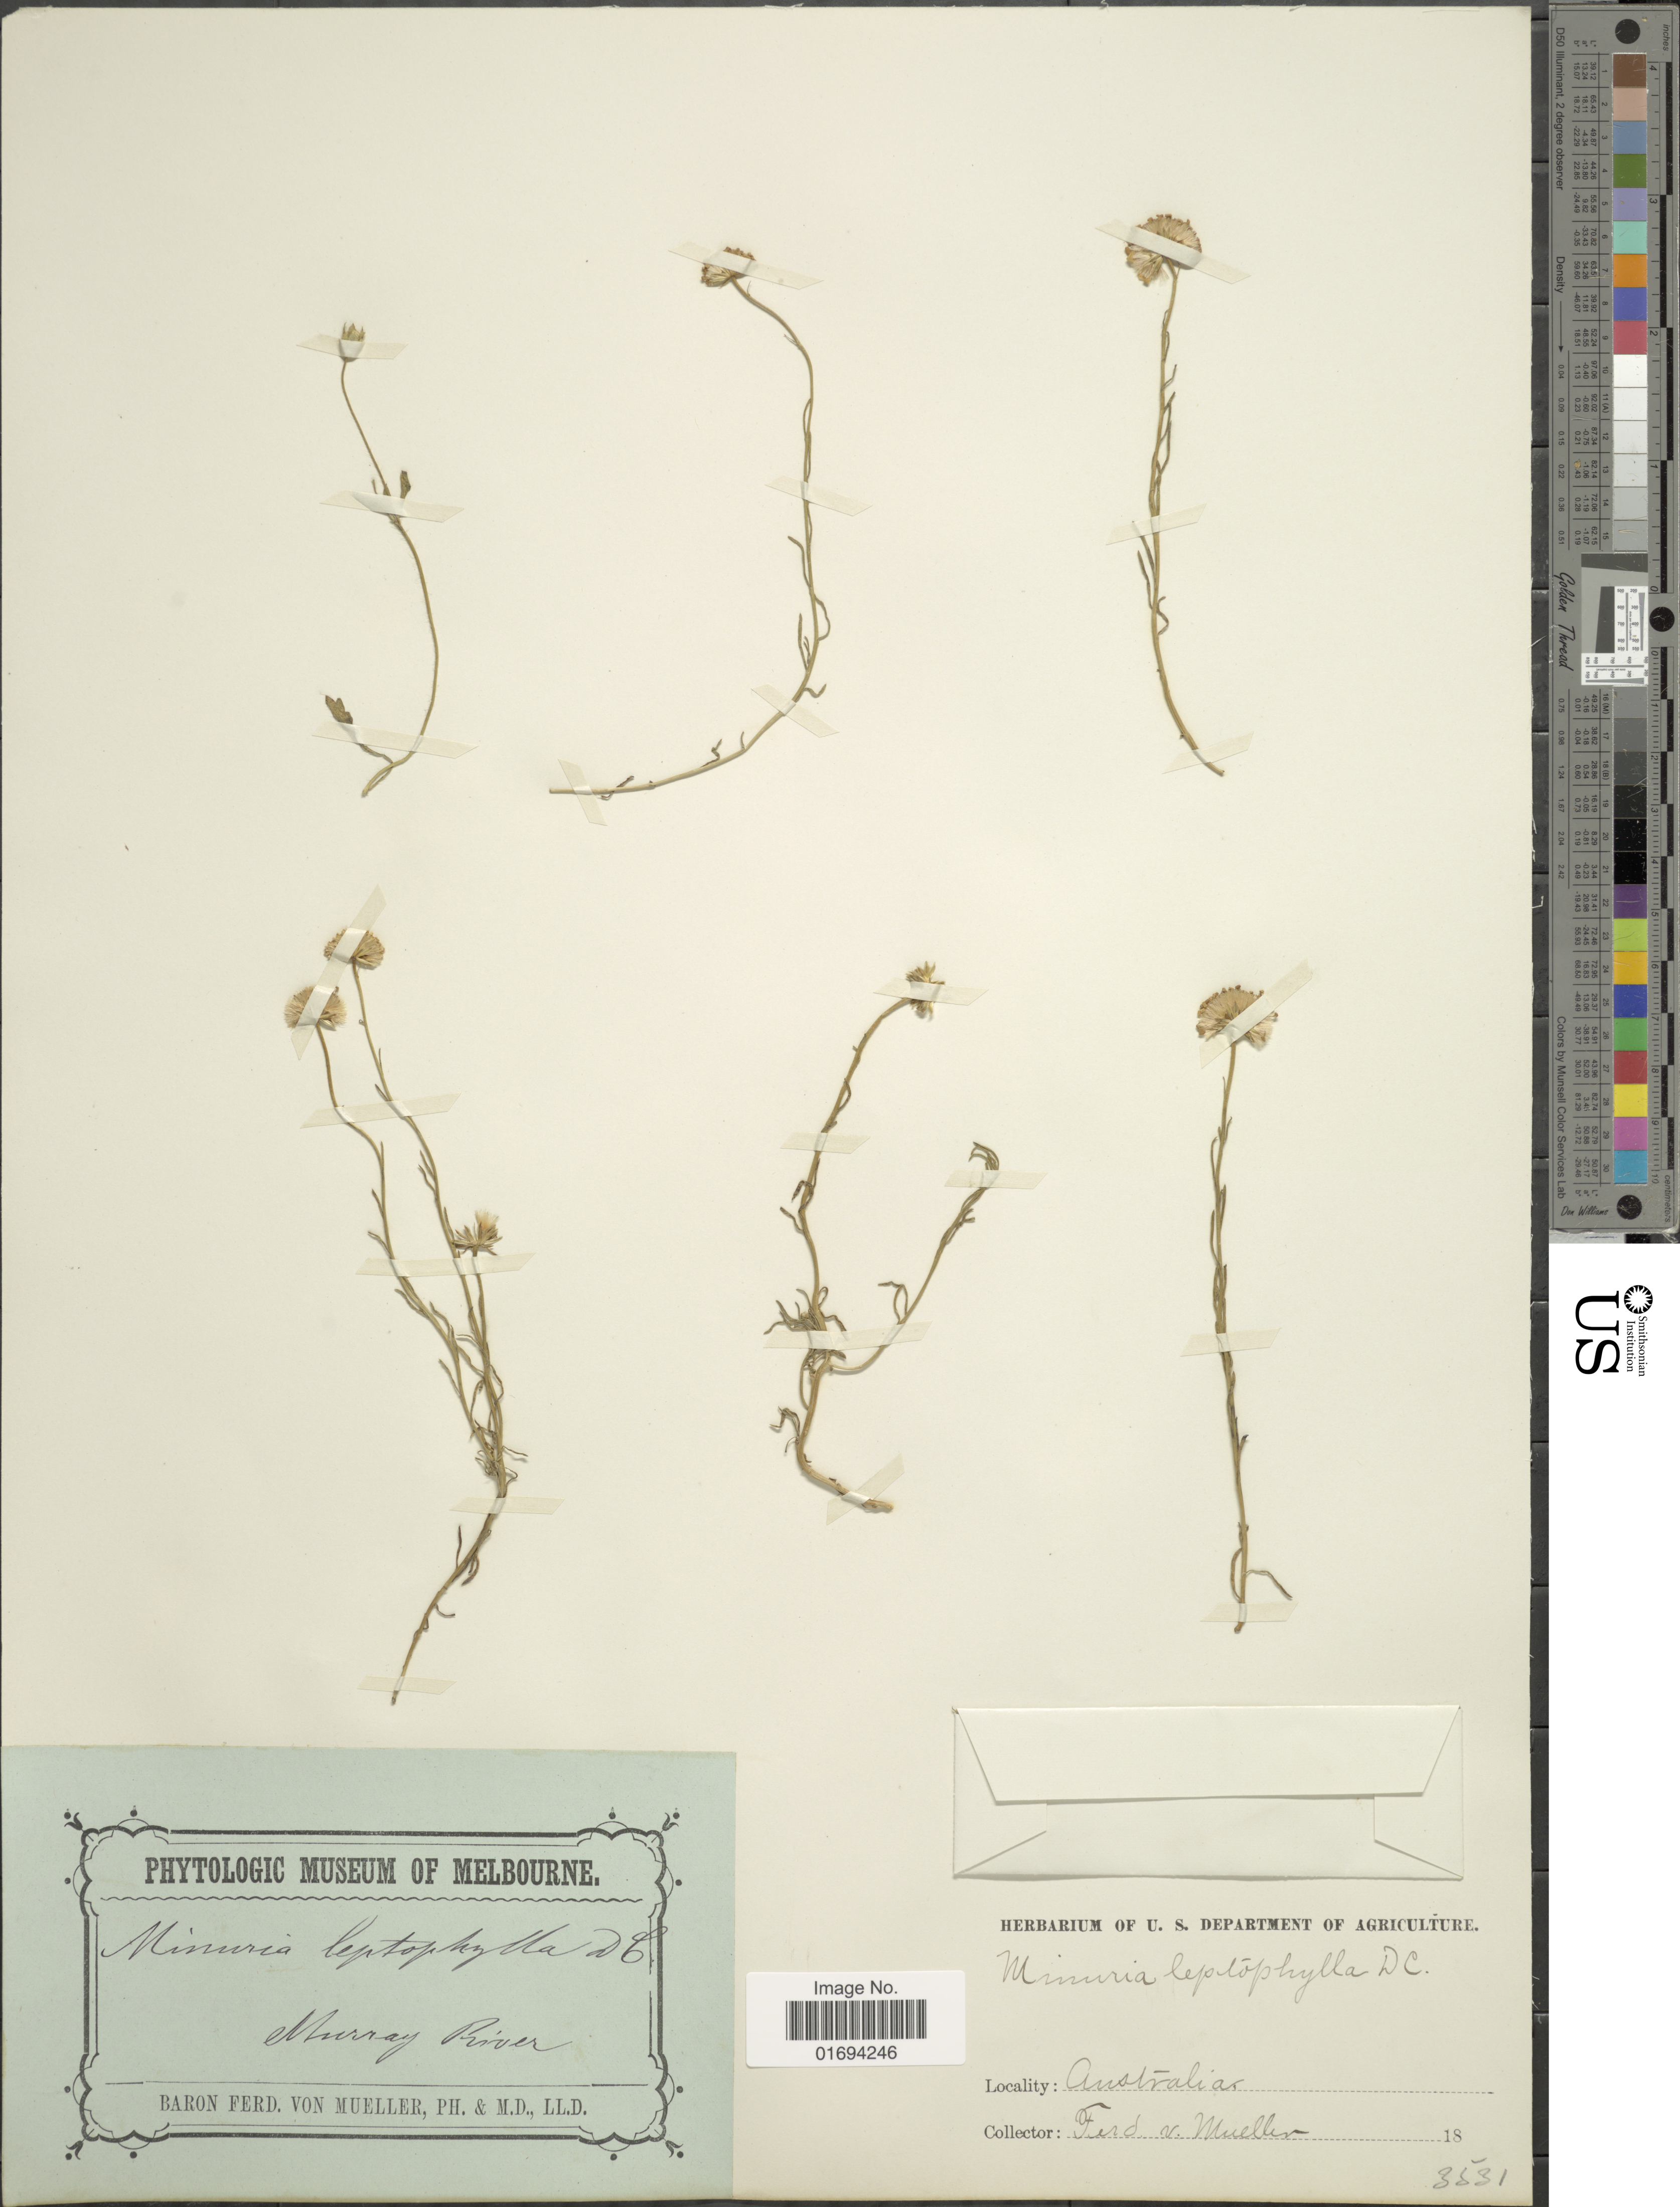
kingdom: Plantae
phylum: Tracheophyta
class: Magnoliopsida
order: Asterales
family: Asteraceae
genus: Minuria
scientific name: Minuria leptophylla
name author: DC.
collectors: F. Mueller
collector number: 3531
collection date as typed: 18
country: Australia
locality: Murray River, Australia